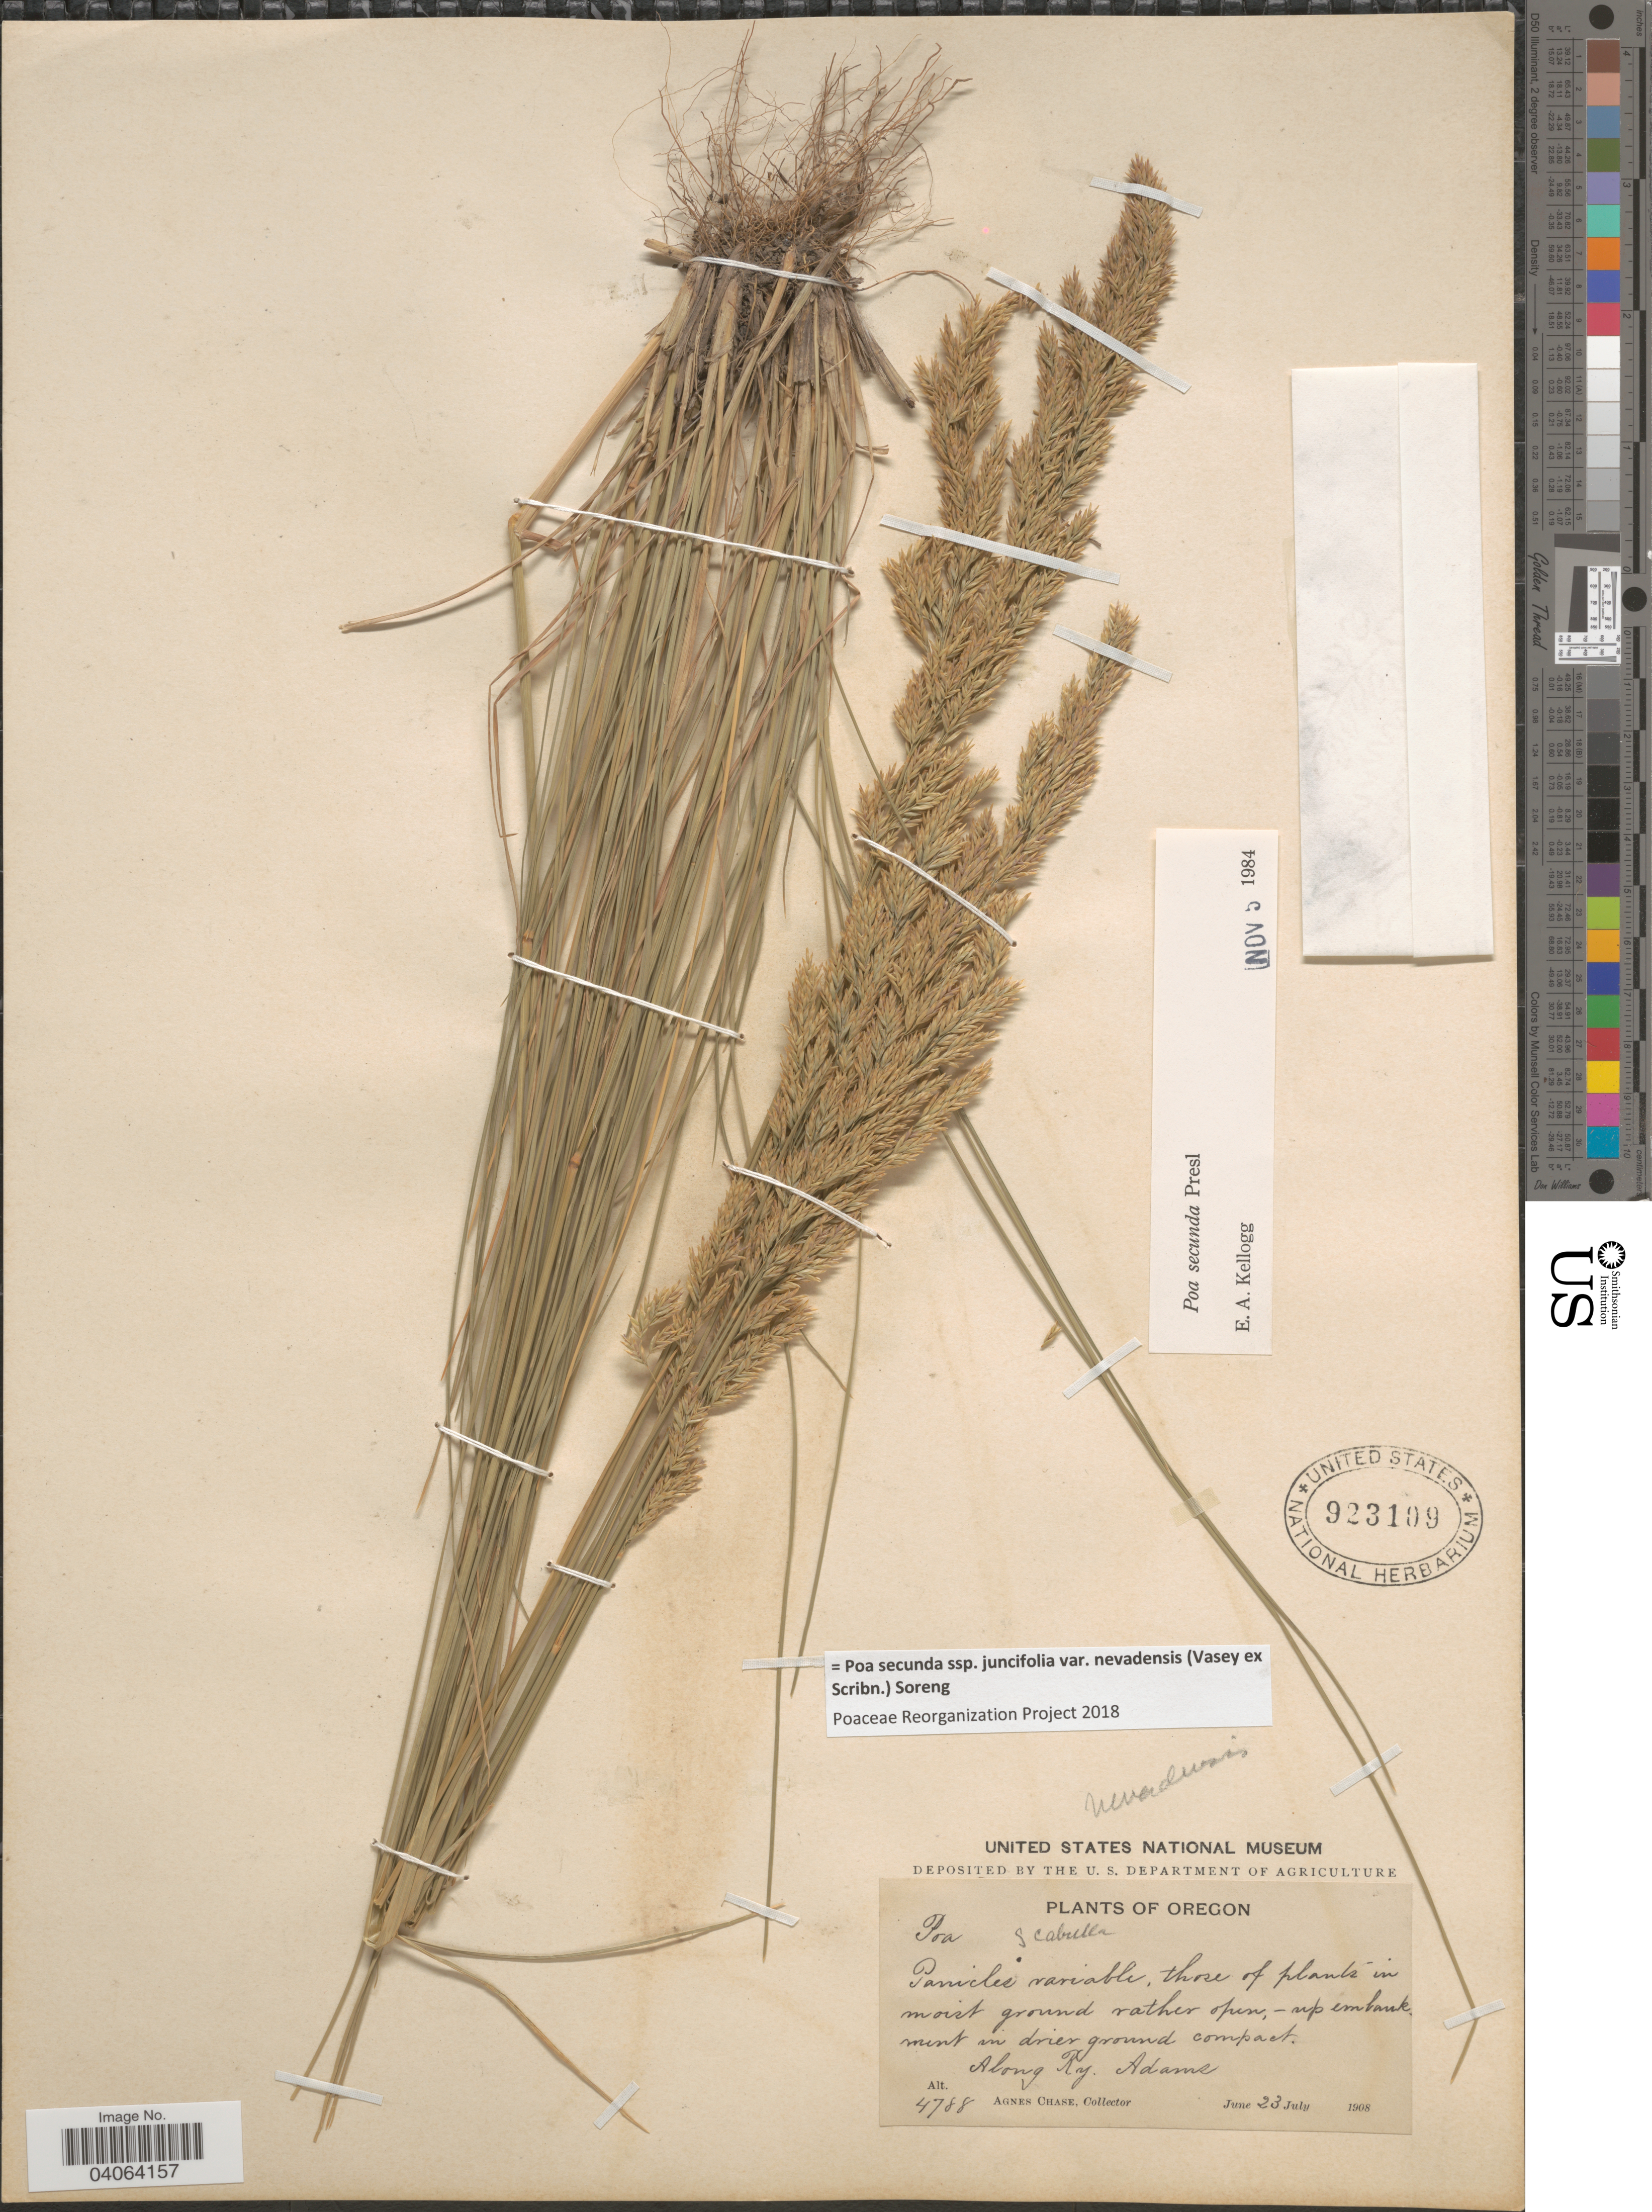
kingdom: Plantae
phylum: Tracheophyta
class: Liliopsida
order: Poales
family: Poaceae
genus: Poa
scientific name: Poa secunda subsp. juncifolia var. nevadensis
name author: (Vasey ex Scribn.) Soreng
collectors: A. Chase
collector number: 4788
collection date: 1908-07-23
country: United States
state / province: Oregon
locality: Along Ry. Adame.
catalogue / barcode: US 923109